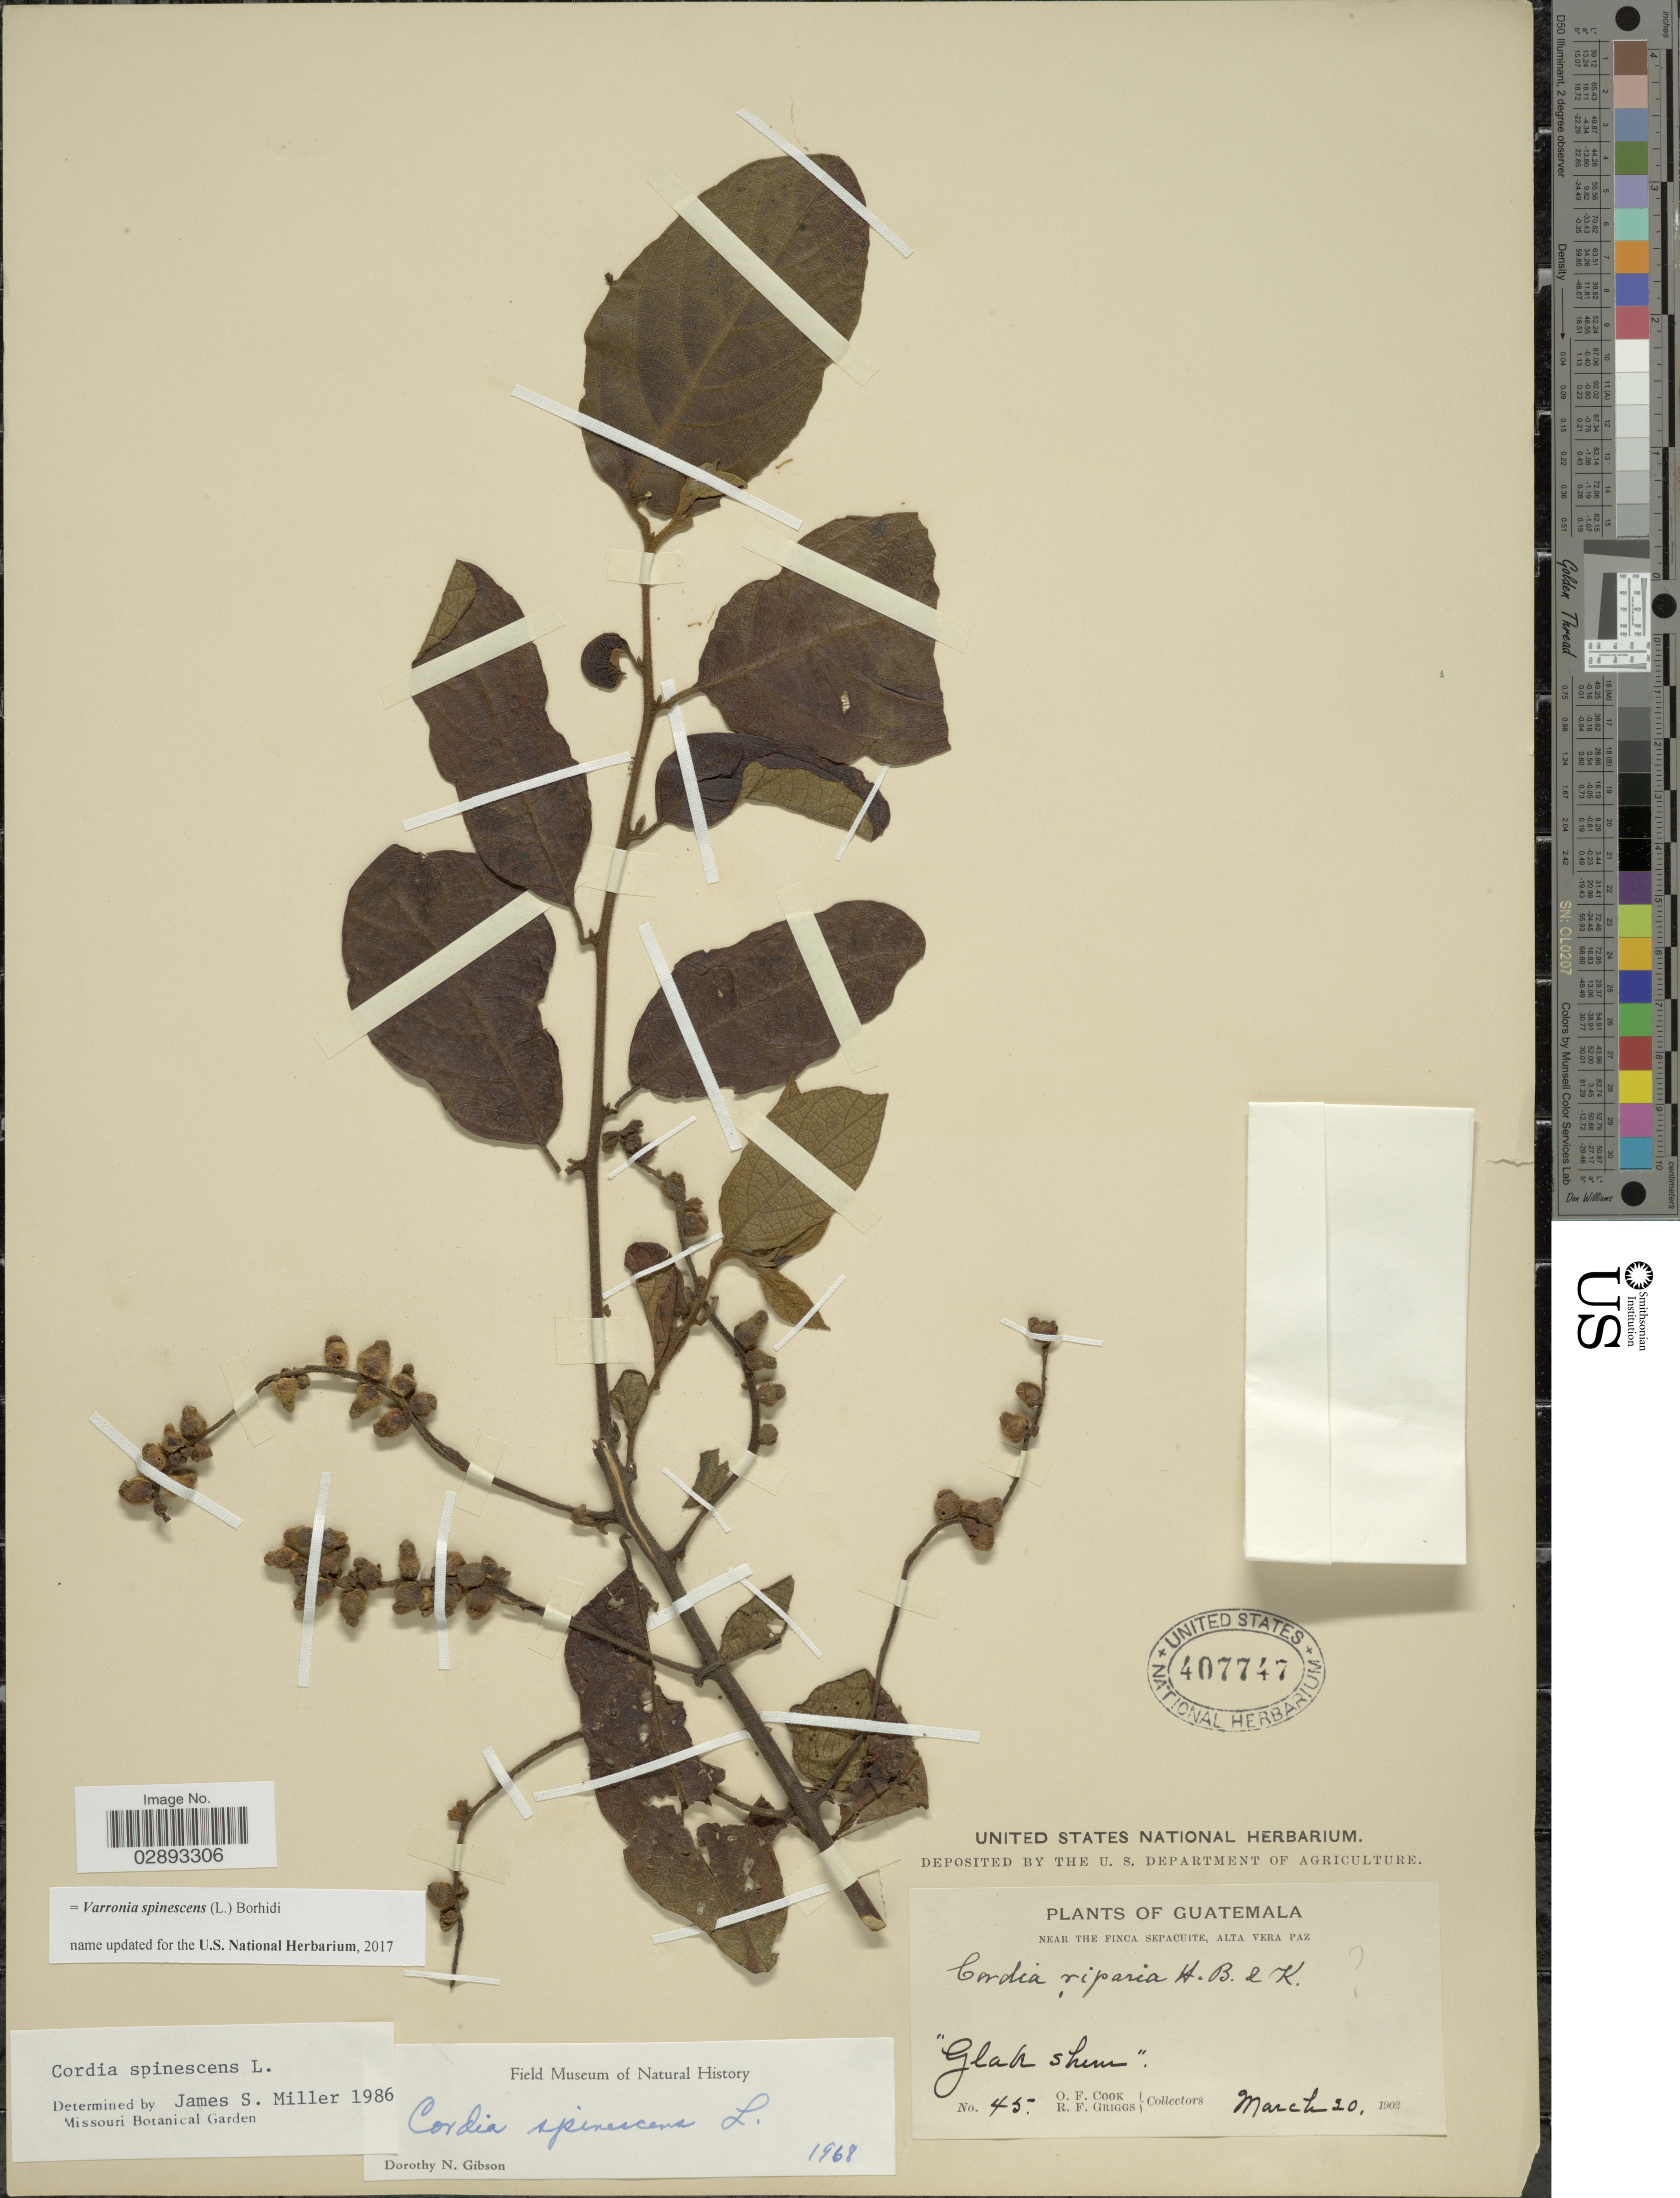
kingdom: Plantae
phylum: Tracheophyta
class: Magnoliopsida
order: Boraginales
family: Cordiaceae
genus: Varronia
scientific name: Varronia spinescens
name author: (L.) Borhidi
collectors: O. F. Cook & R. F. Griggs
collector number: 45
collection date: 1902-03-20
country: Guatemala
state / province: Alta Verapaz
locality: Near The Finca Sepacuite, Alta Vera Paz.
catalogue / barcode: US 407747